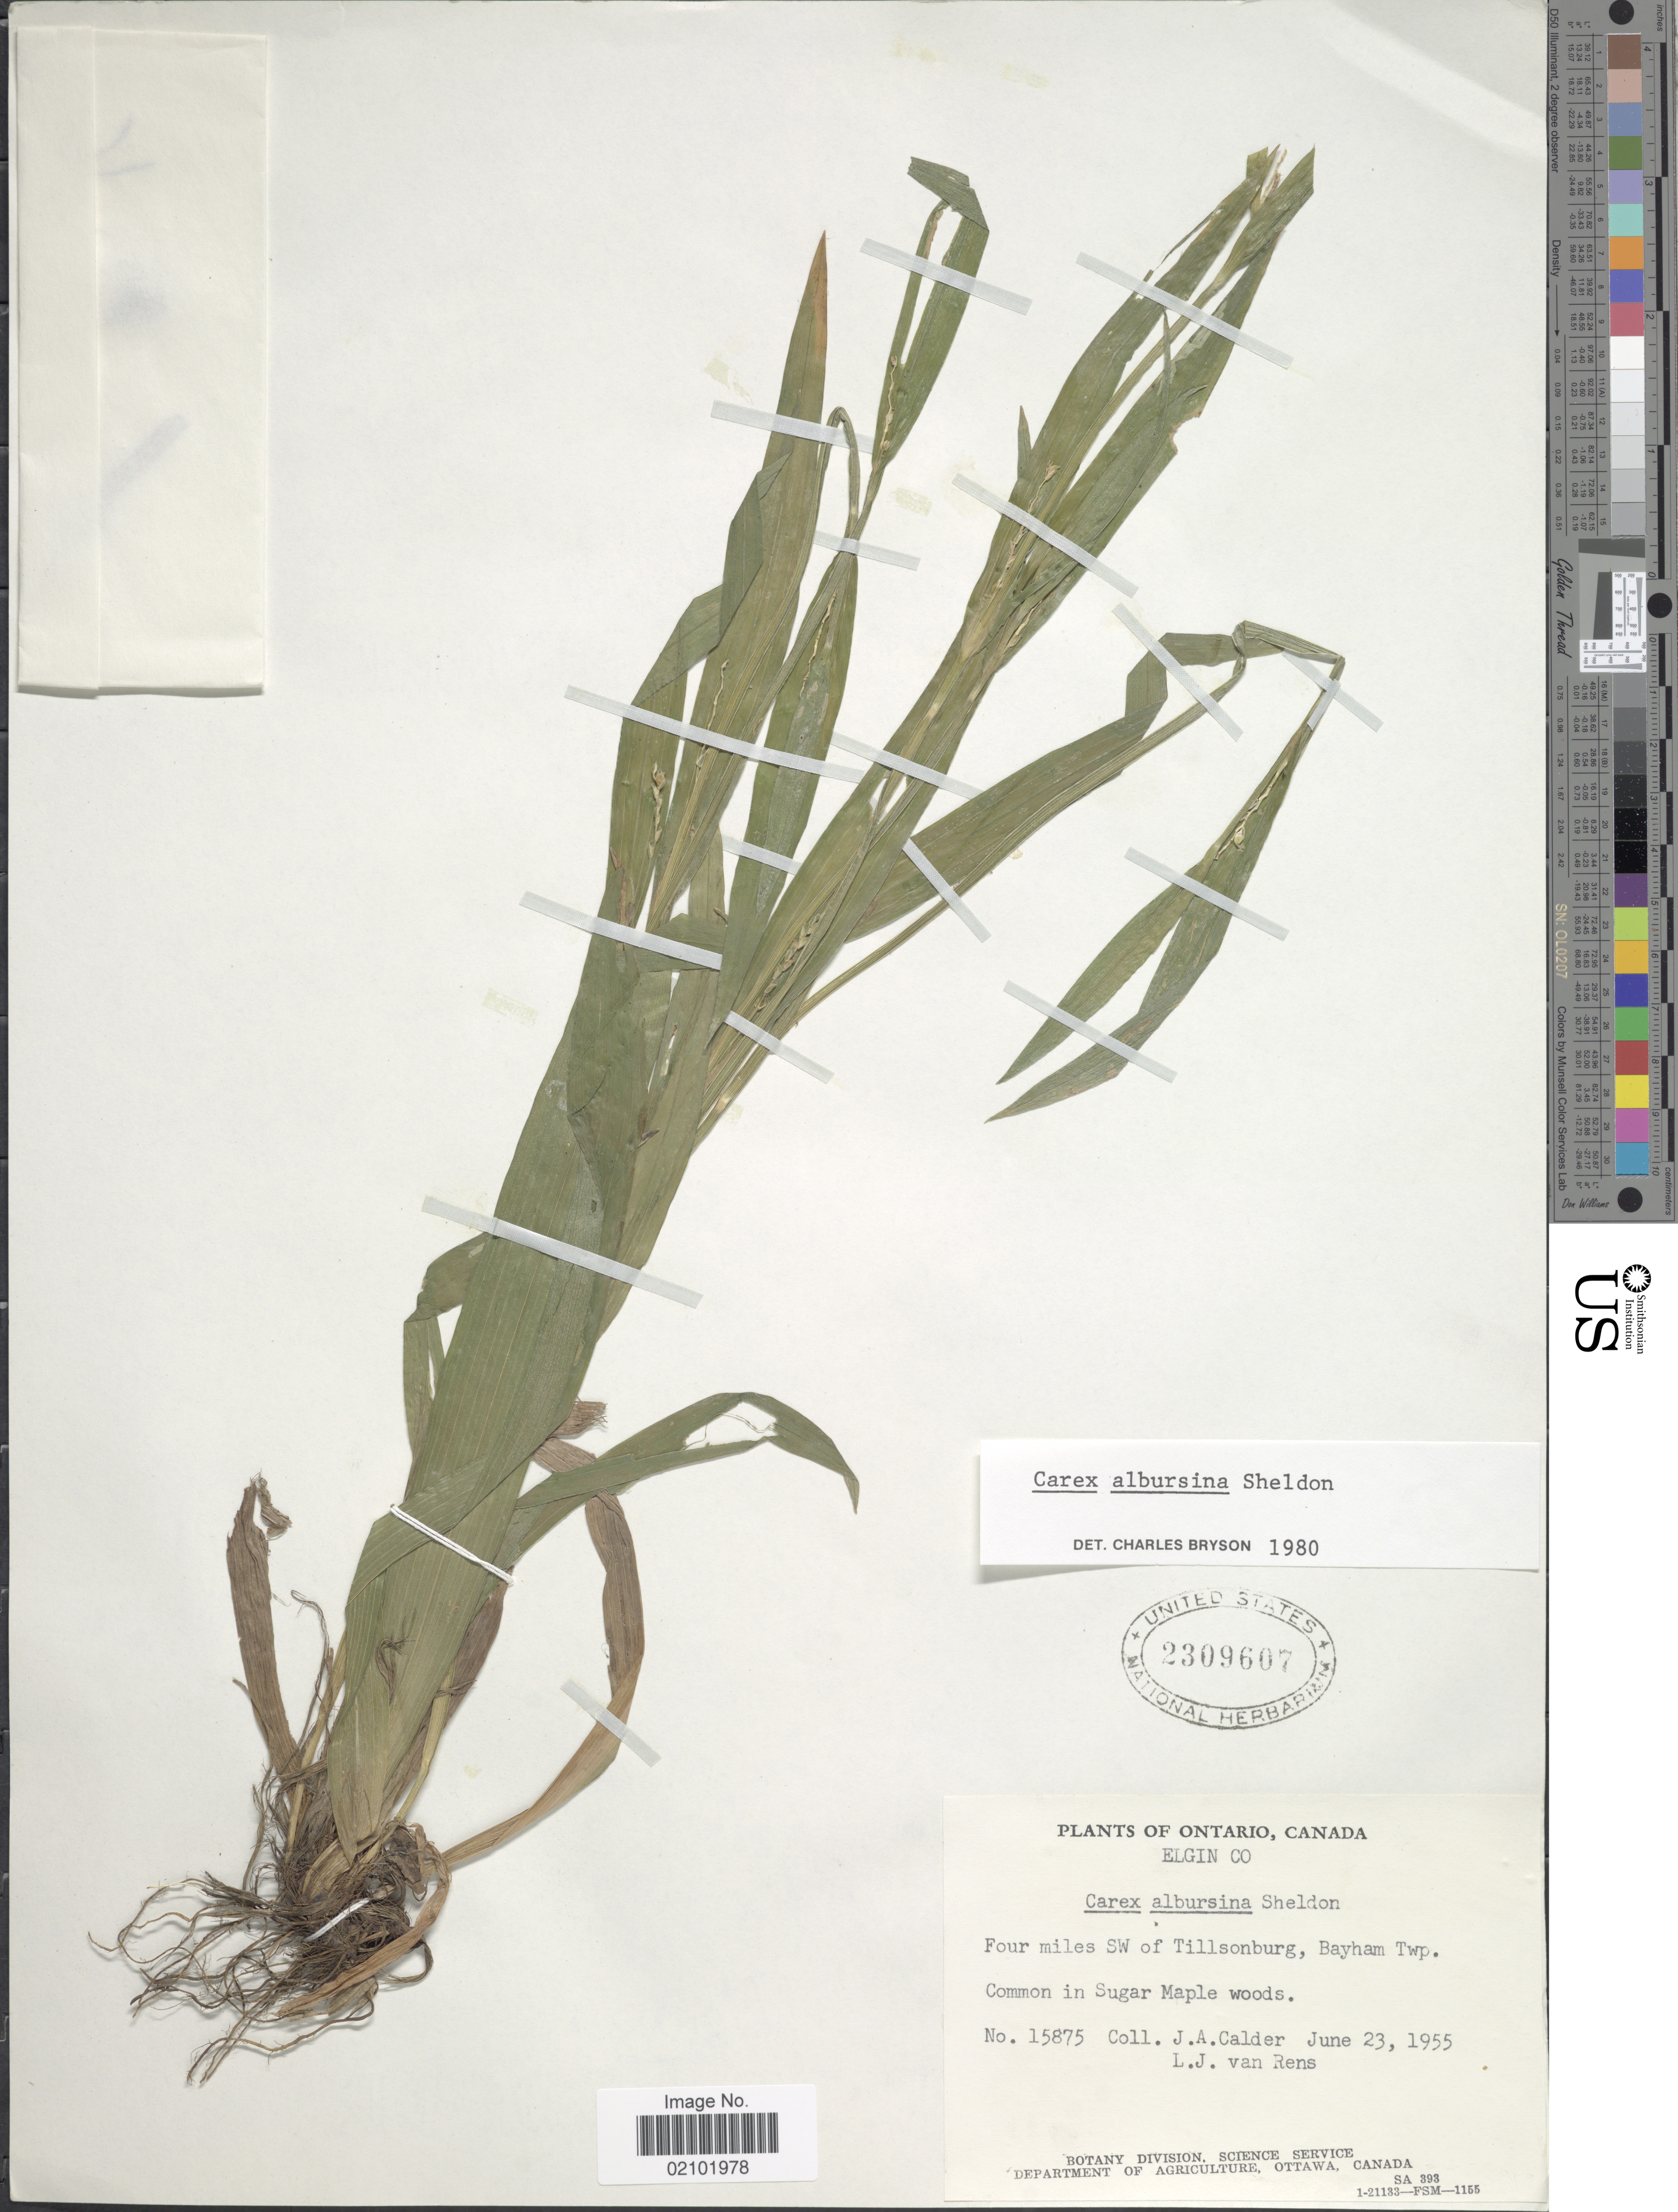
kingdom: Plantae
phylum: Tracheophyta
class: Liliopsida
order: Poales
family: Cyperaceae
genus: Carex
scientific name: Carex albursina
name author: E. Sheld.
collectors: J. A. Calder & L. Rens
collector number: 15875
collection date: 1955-06-23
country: Canada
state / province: Ontario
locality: Elgin Co. Four miles SW of Tillsonburg, Bayham Twp. Sugar Maple woods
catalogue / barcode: US 2309607